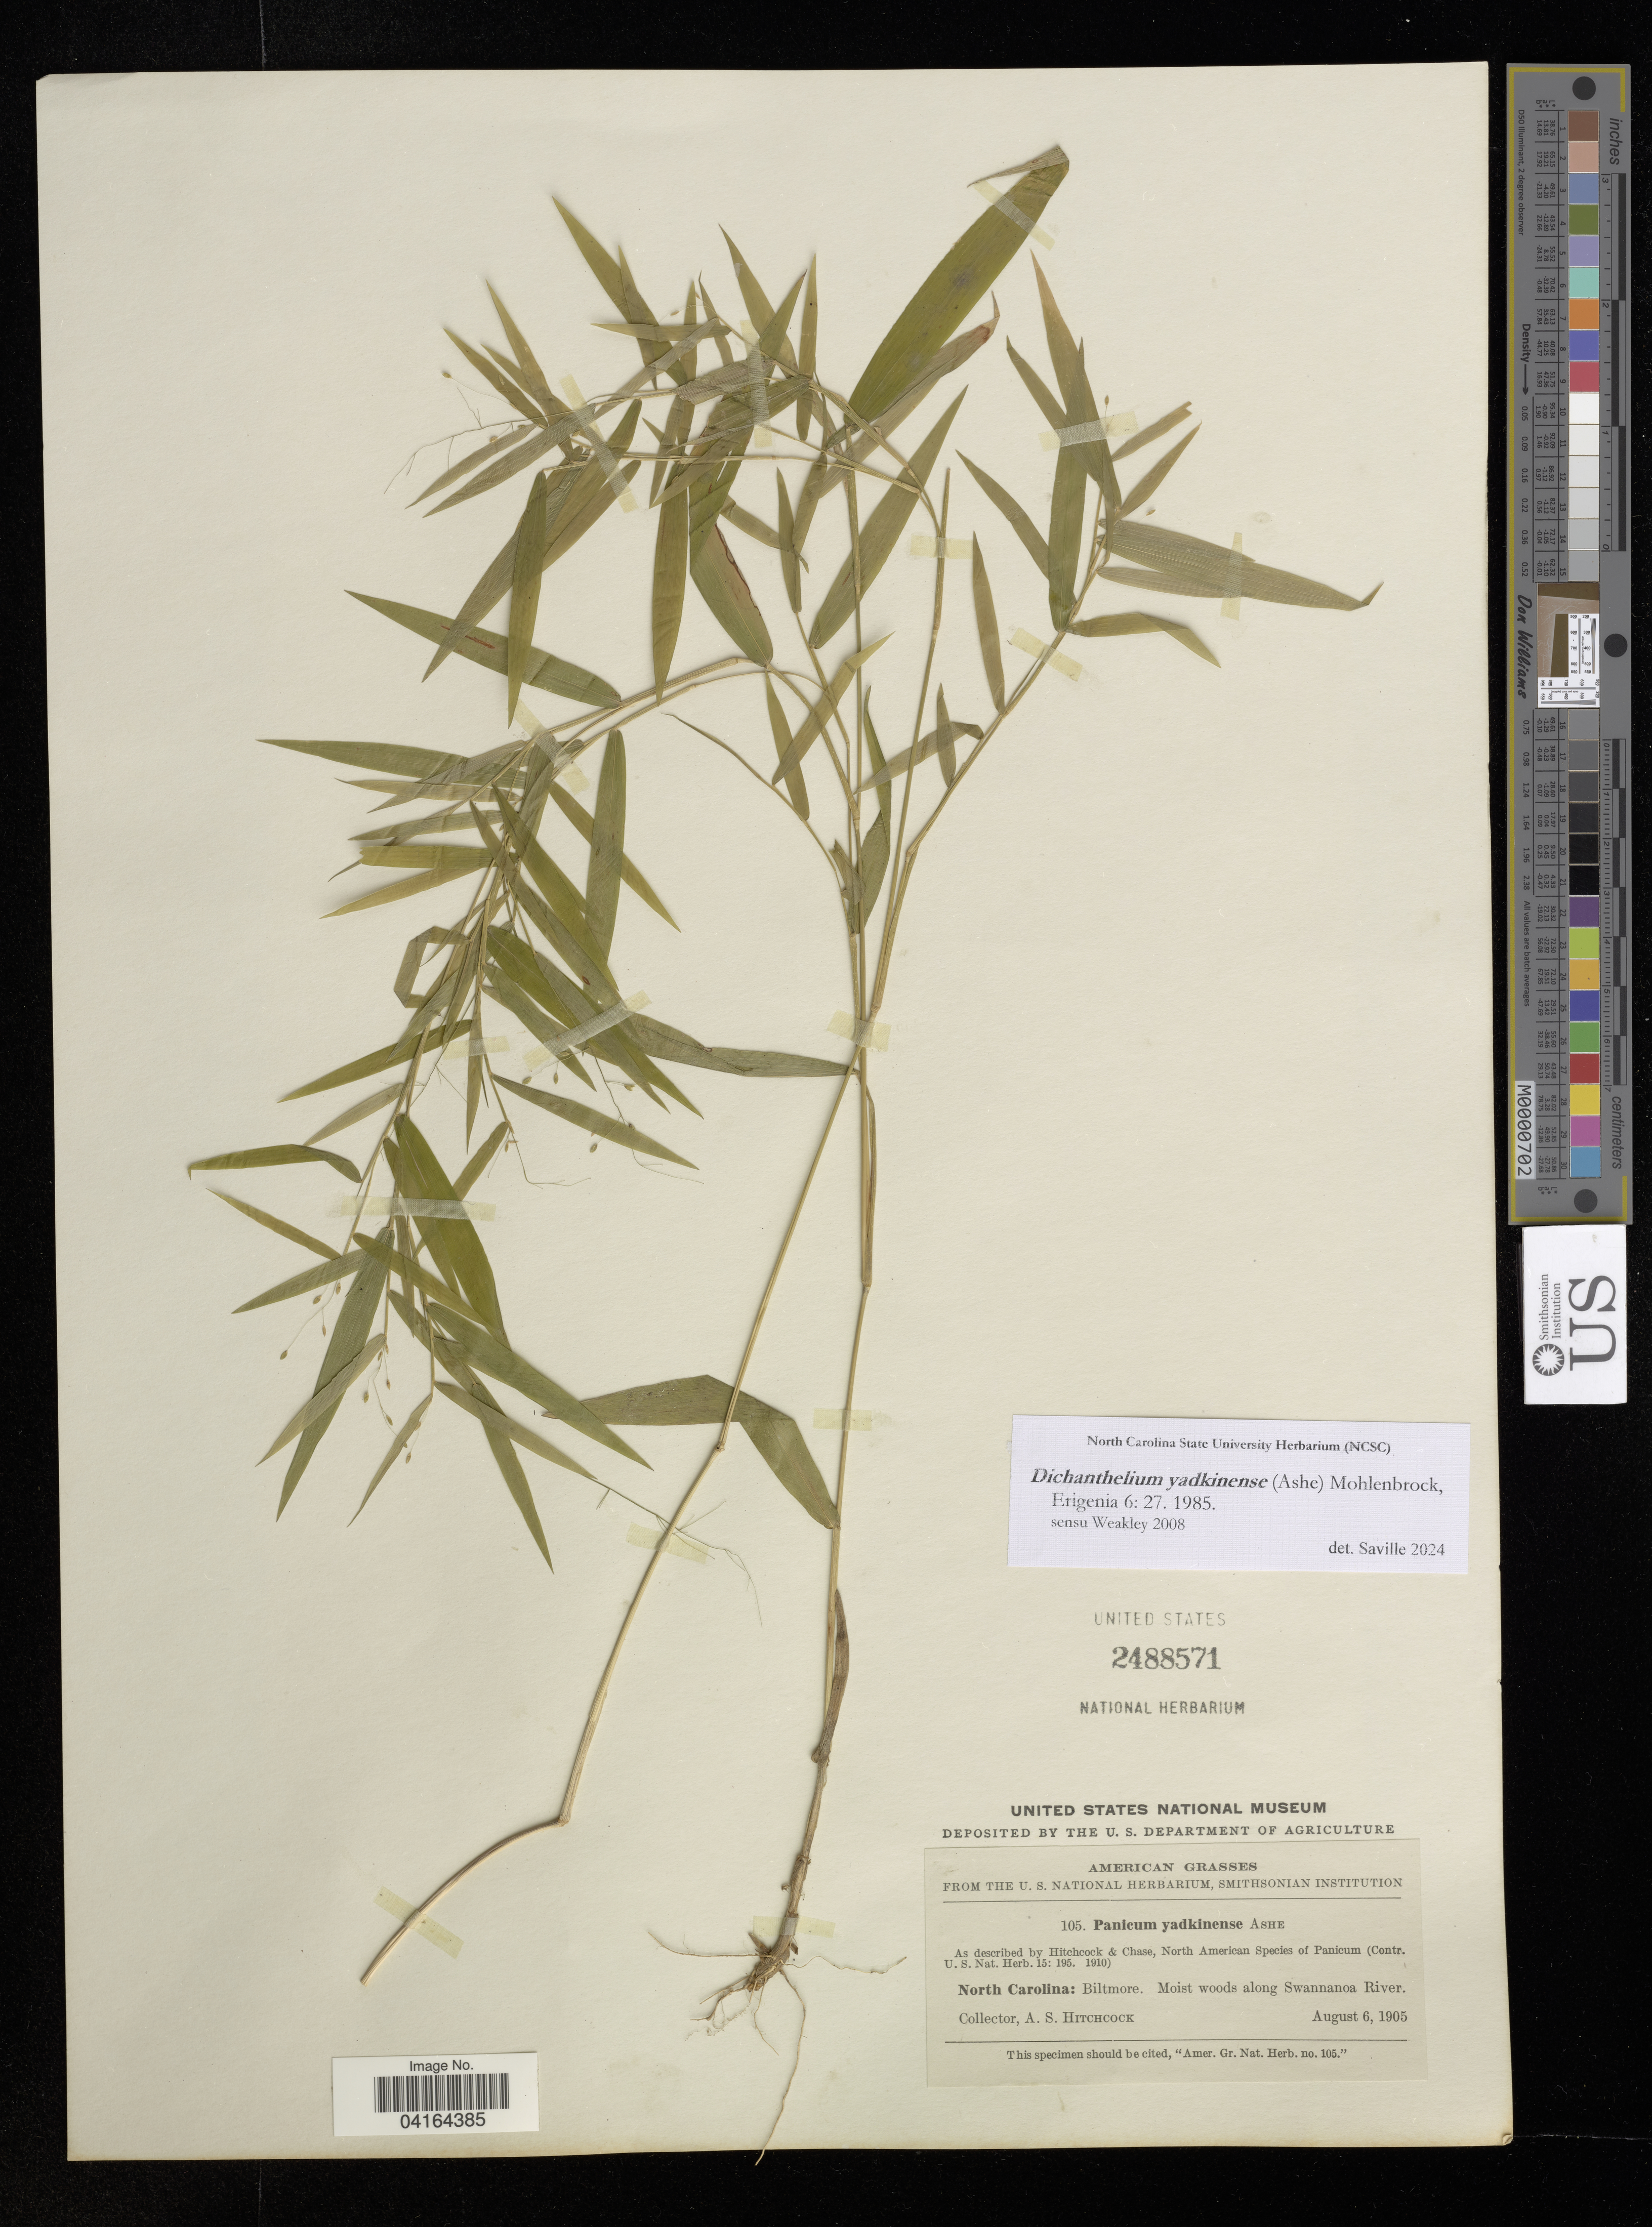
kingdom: Plantae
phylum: Tracheophyta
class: Liliopsida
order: Poales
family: Poaceae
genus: Dichanthelium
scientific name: Dichanthelium yadkinense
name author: (Ashe) Mohlenbr.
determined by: Saville, A. C., (NCSC), North Carolina State University (UNITED STATES)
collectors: A. Hitchcock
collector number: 105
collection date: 1905-08-06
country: United States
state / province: North Carolina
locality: Biltmore. Along Swannanoa River.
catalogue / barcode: US 2488571